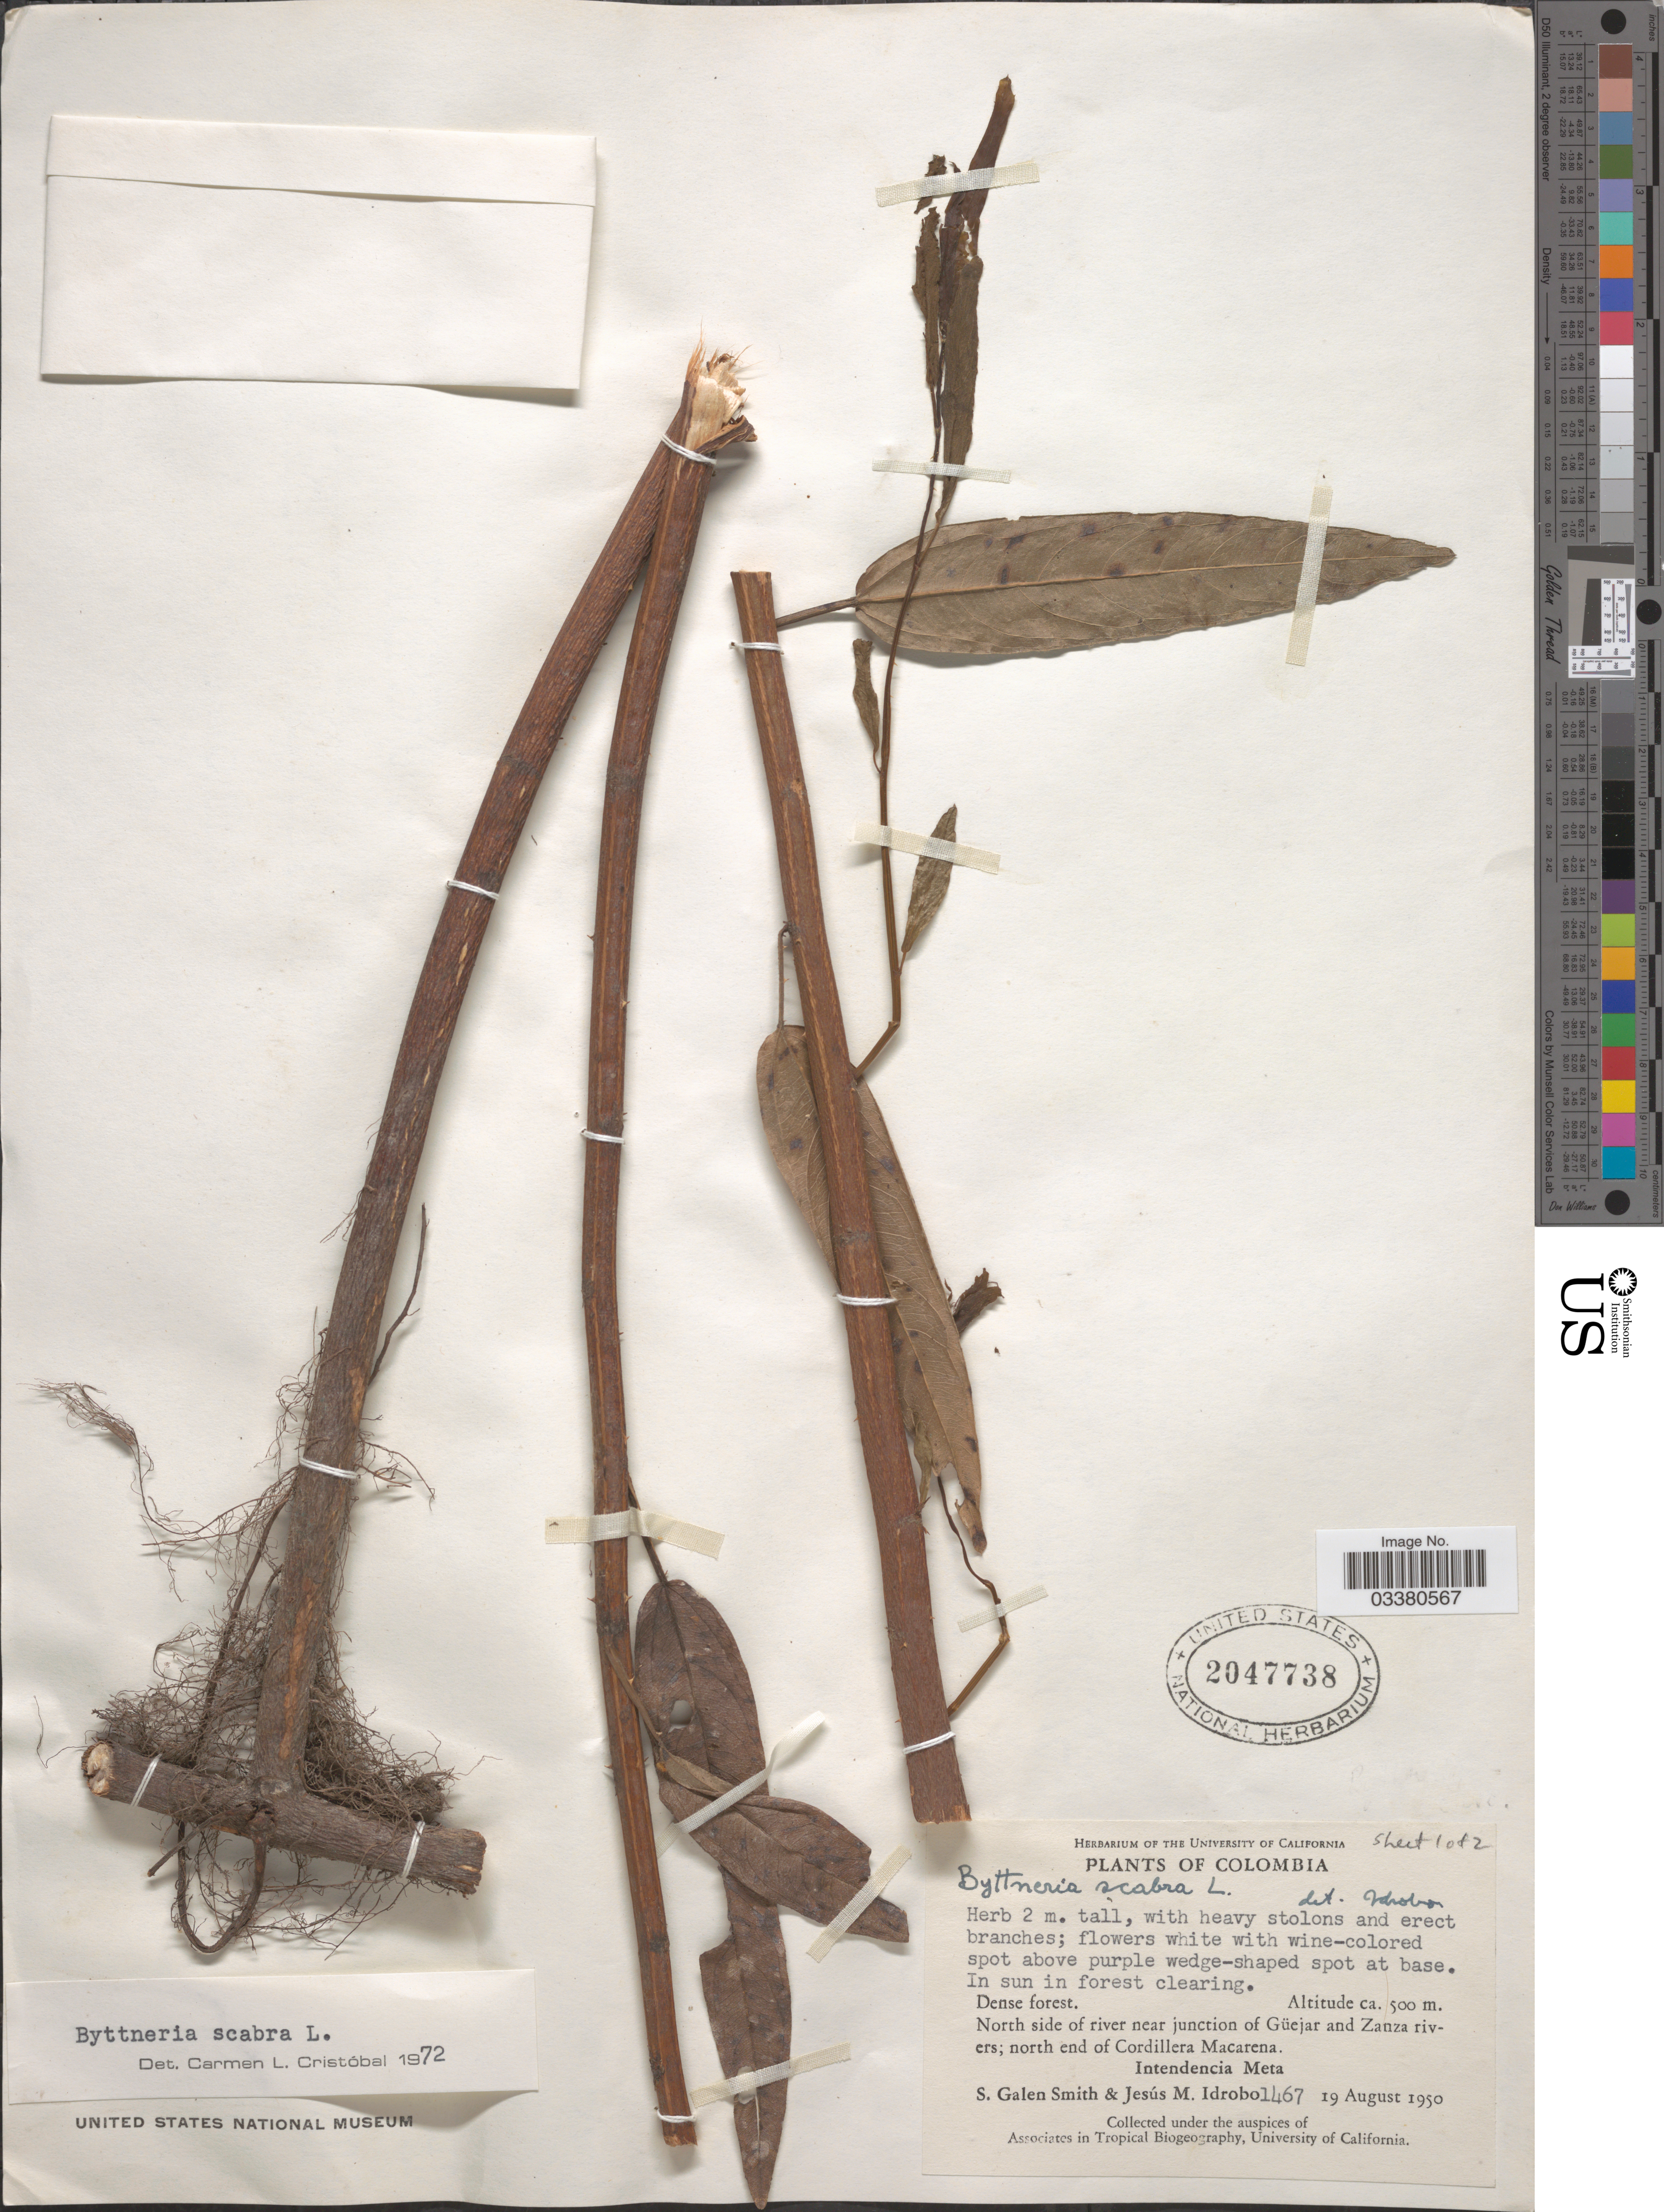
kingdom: Plantae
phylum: Tracheophyta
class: Magnoliopsida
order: Malvales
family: Malvaceae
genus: Byttneria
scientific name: Byttneria scabra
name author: L.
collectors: S. G. Smith & J. M. Idrobo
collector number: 1467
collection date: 1950-08-19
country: Colombia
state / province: Meta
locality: North side of river near junction of Güejar and Zanza rivers; north end of Cordillera Macarena. Intendencia Meta.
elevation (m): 500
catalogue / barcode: US 2047738